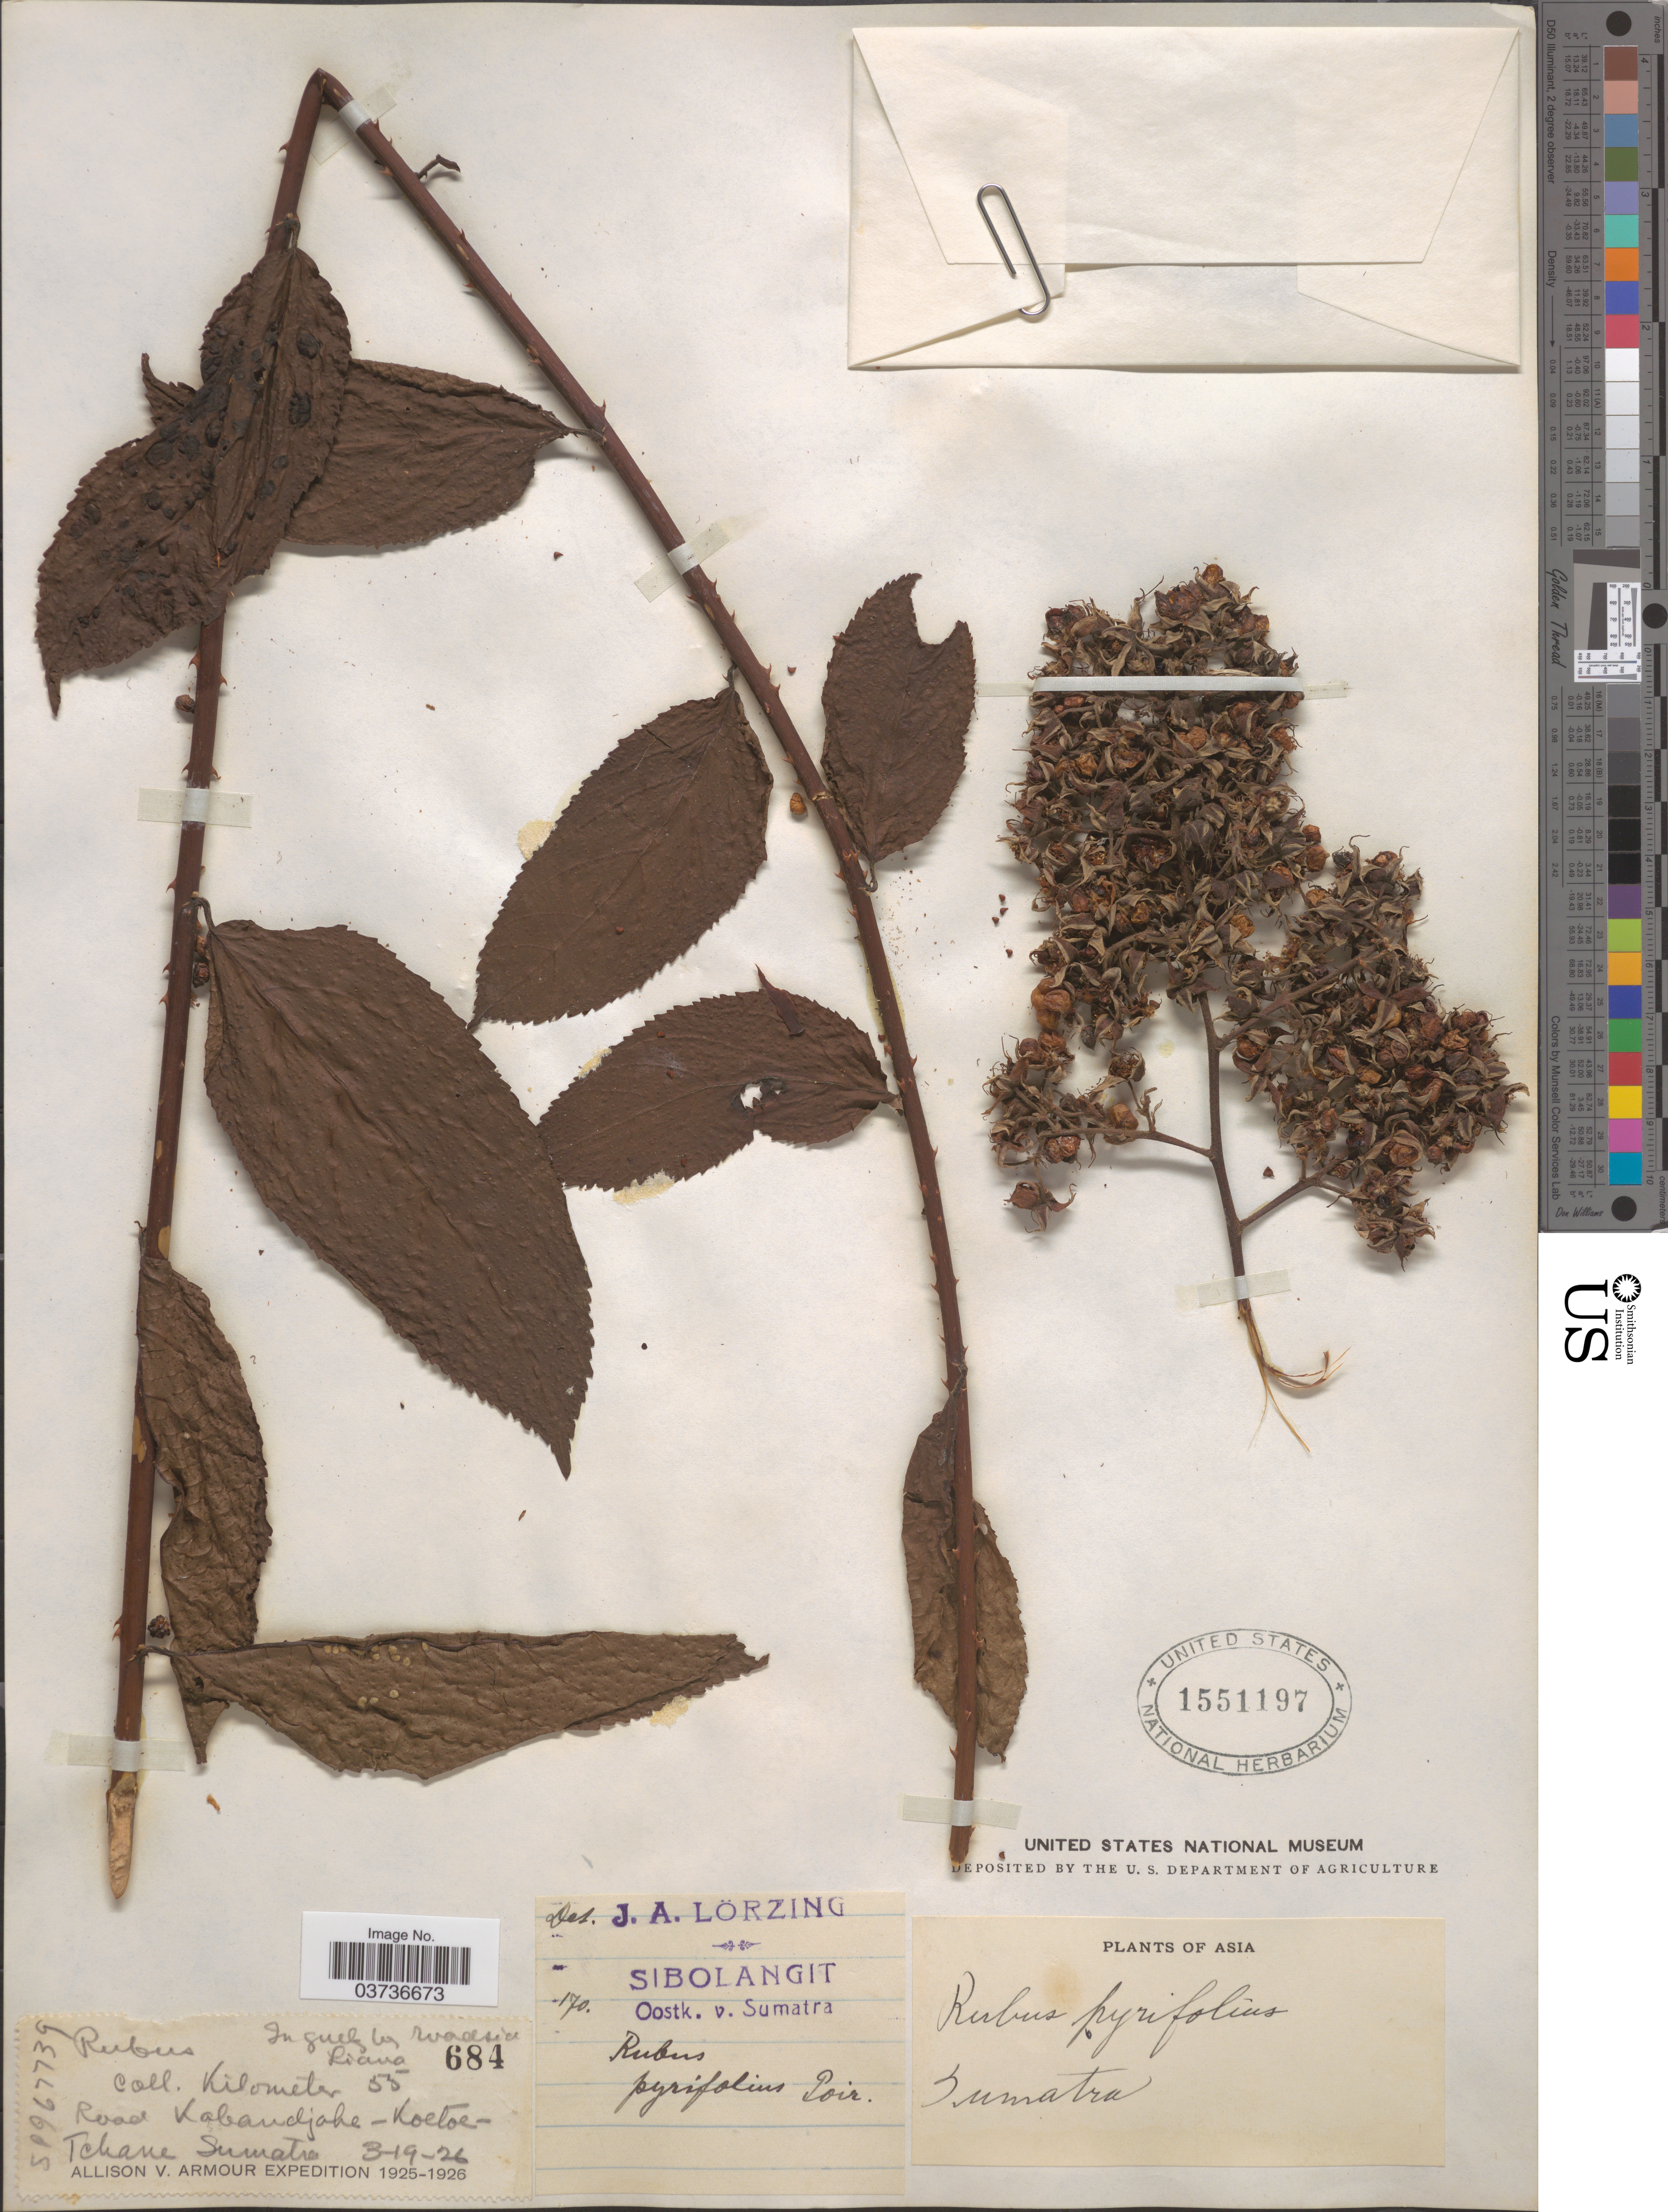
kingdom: Plantae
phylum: Tracheophyta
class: Magnoliopsida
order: Rosales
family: Rosaceae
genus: Rubus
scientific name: Rubus pyrifolius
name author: Sm.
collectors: Allison V. Armour Expedition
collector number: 684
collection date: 1926-03-19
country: Indonesia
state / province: Sumatra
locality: Kilometer 55. Road Kabandjahe - Koetoe- Tchane.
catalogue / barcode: US 1551197